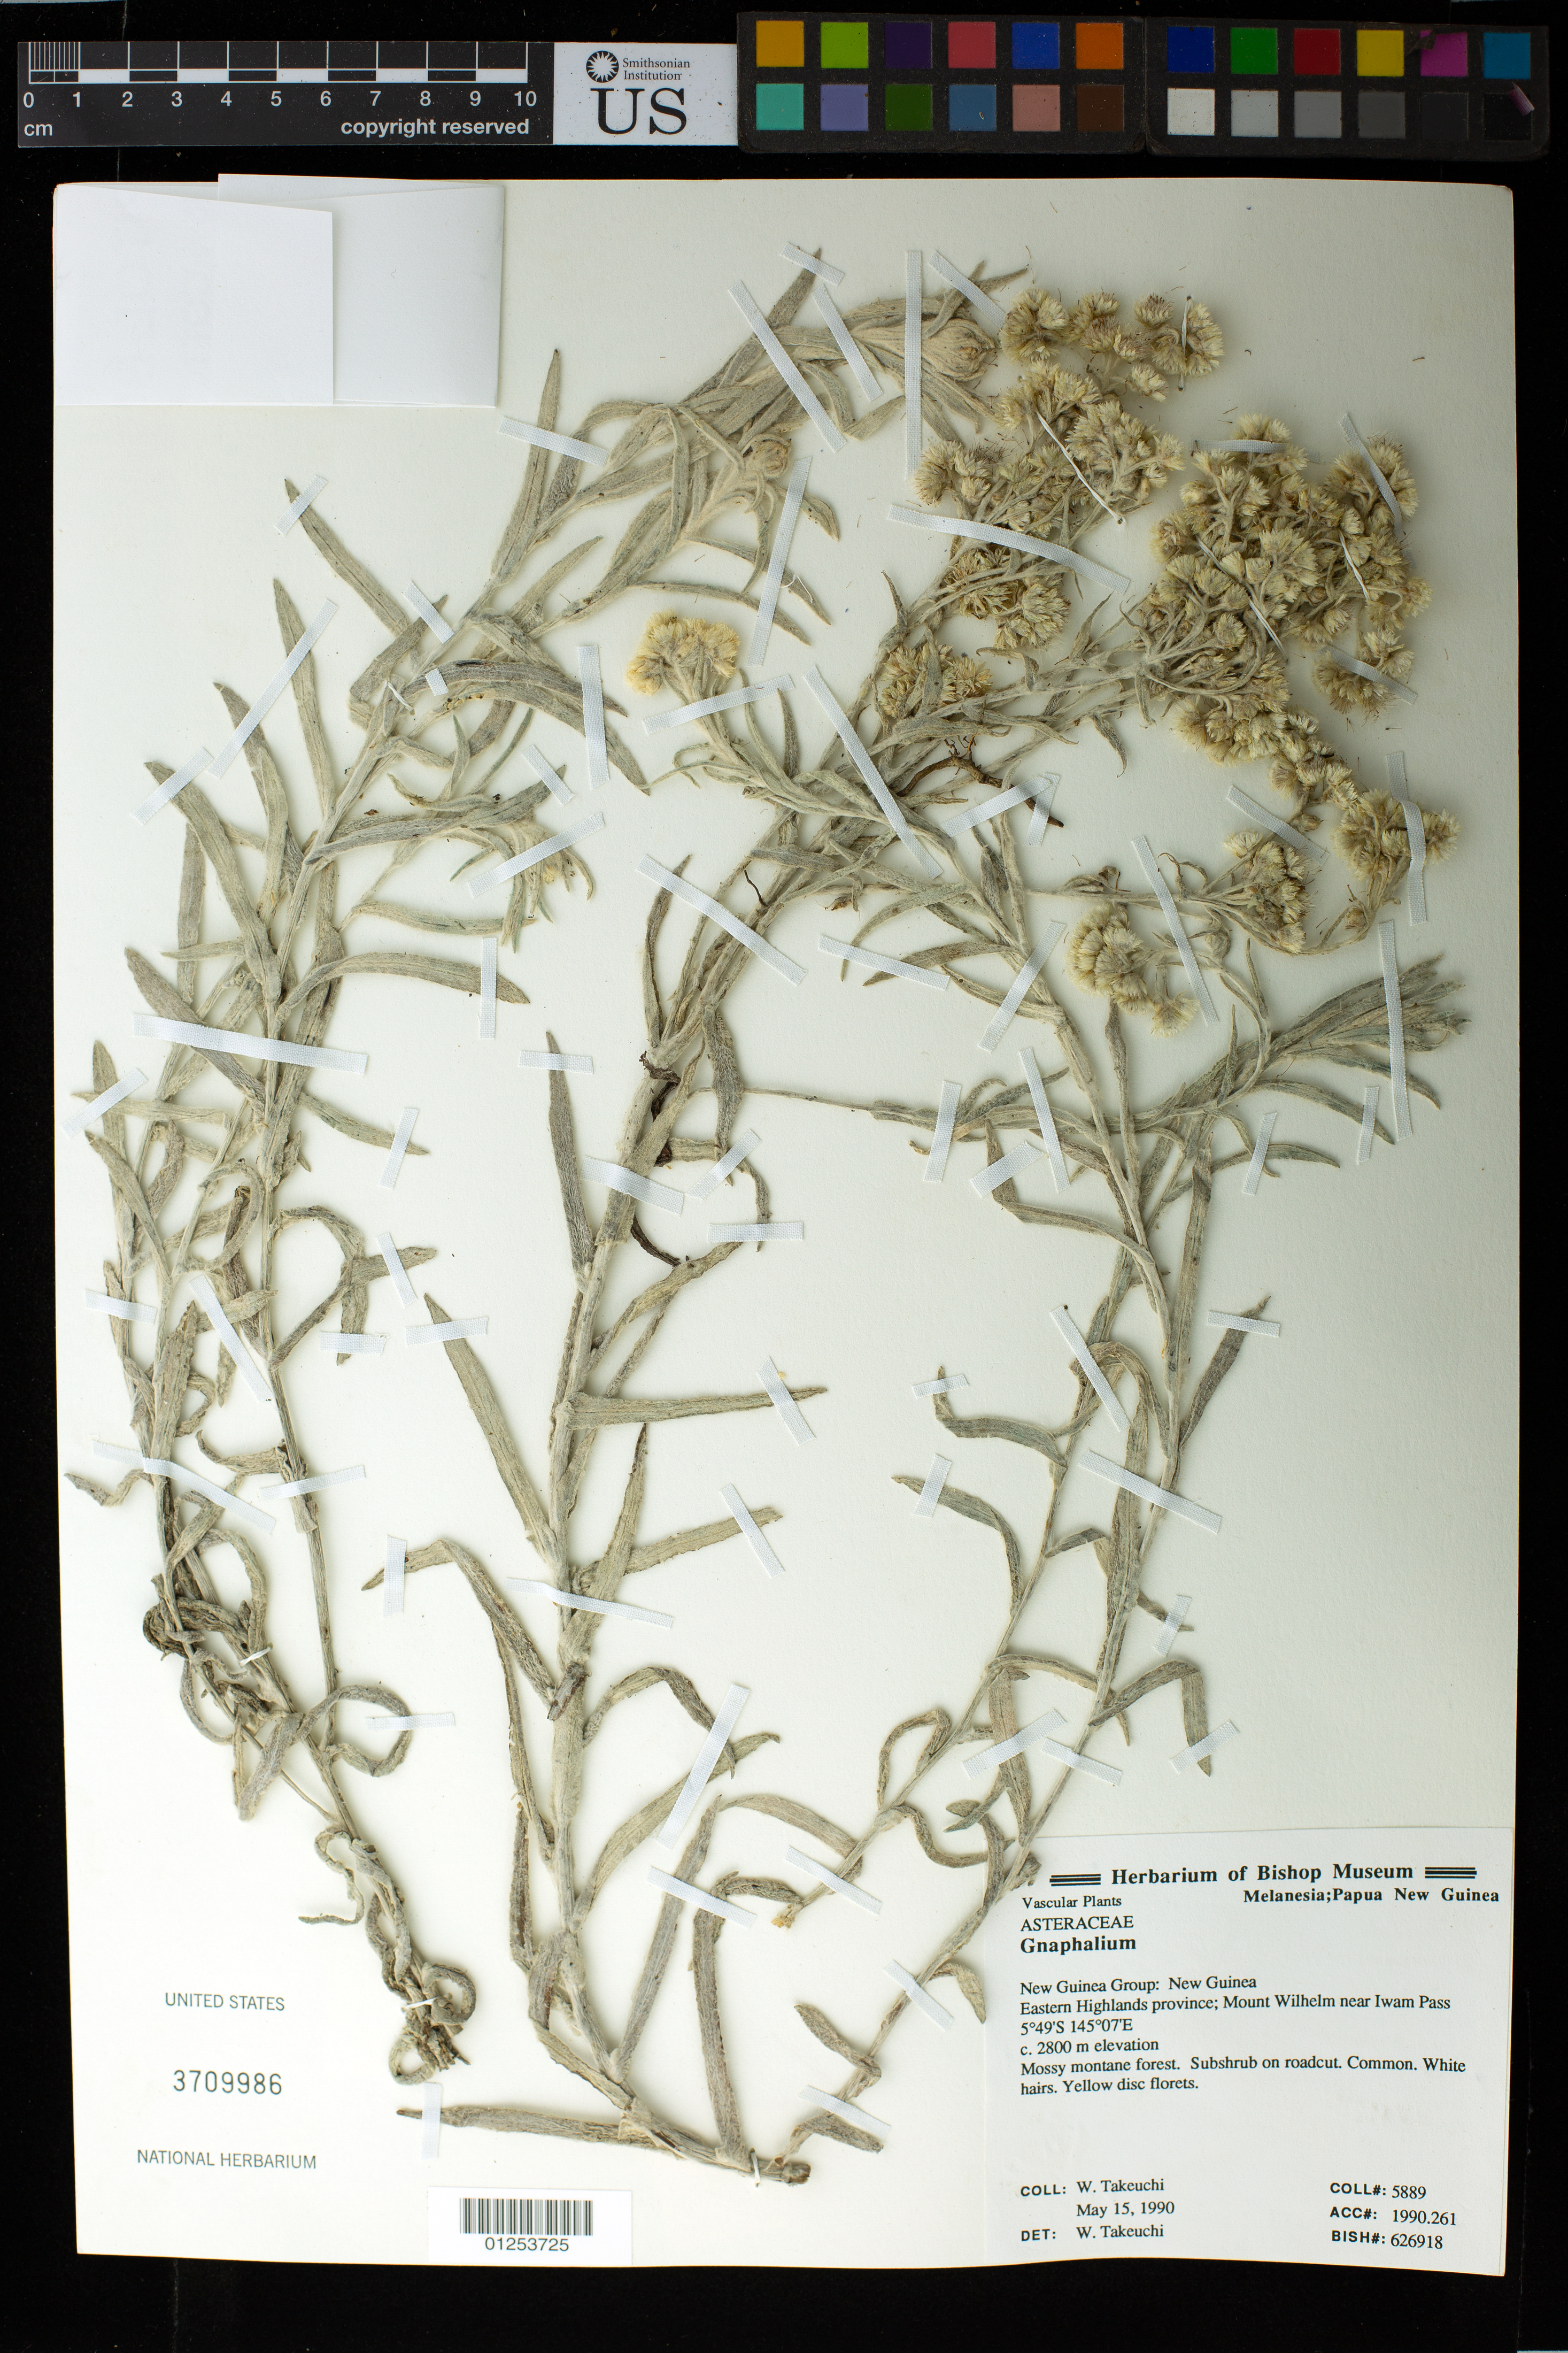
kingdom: Plantae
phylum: Tracheophyta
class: Magnoliopsida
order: Asterales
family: Asteraceae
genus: Gnaphalium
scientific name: Gnaphalium sp.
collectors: W. N. Takeuchi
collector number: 5889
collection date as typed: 15 May 1990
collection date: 1990-05-15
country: Papua New Guinea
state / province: Eastern Highlands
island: New Guinea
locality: Mt. Wilhelm near Iwam Pass.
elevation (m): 2800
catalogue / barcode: US 3709986